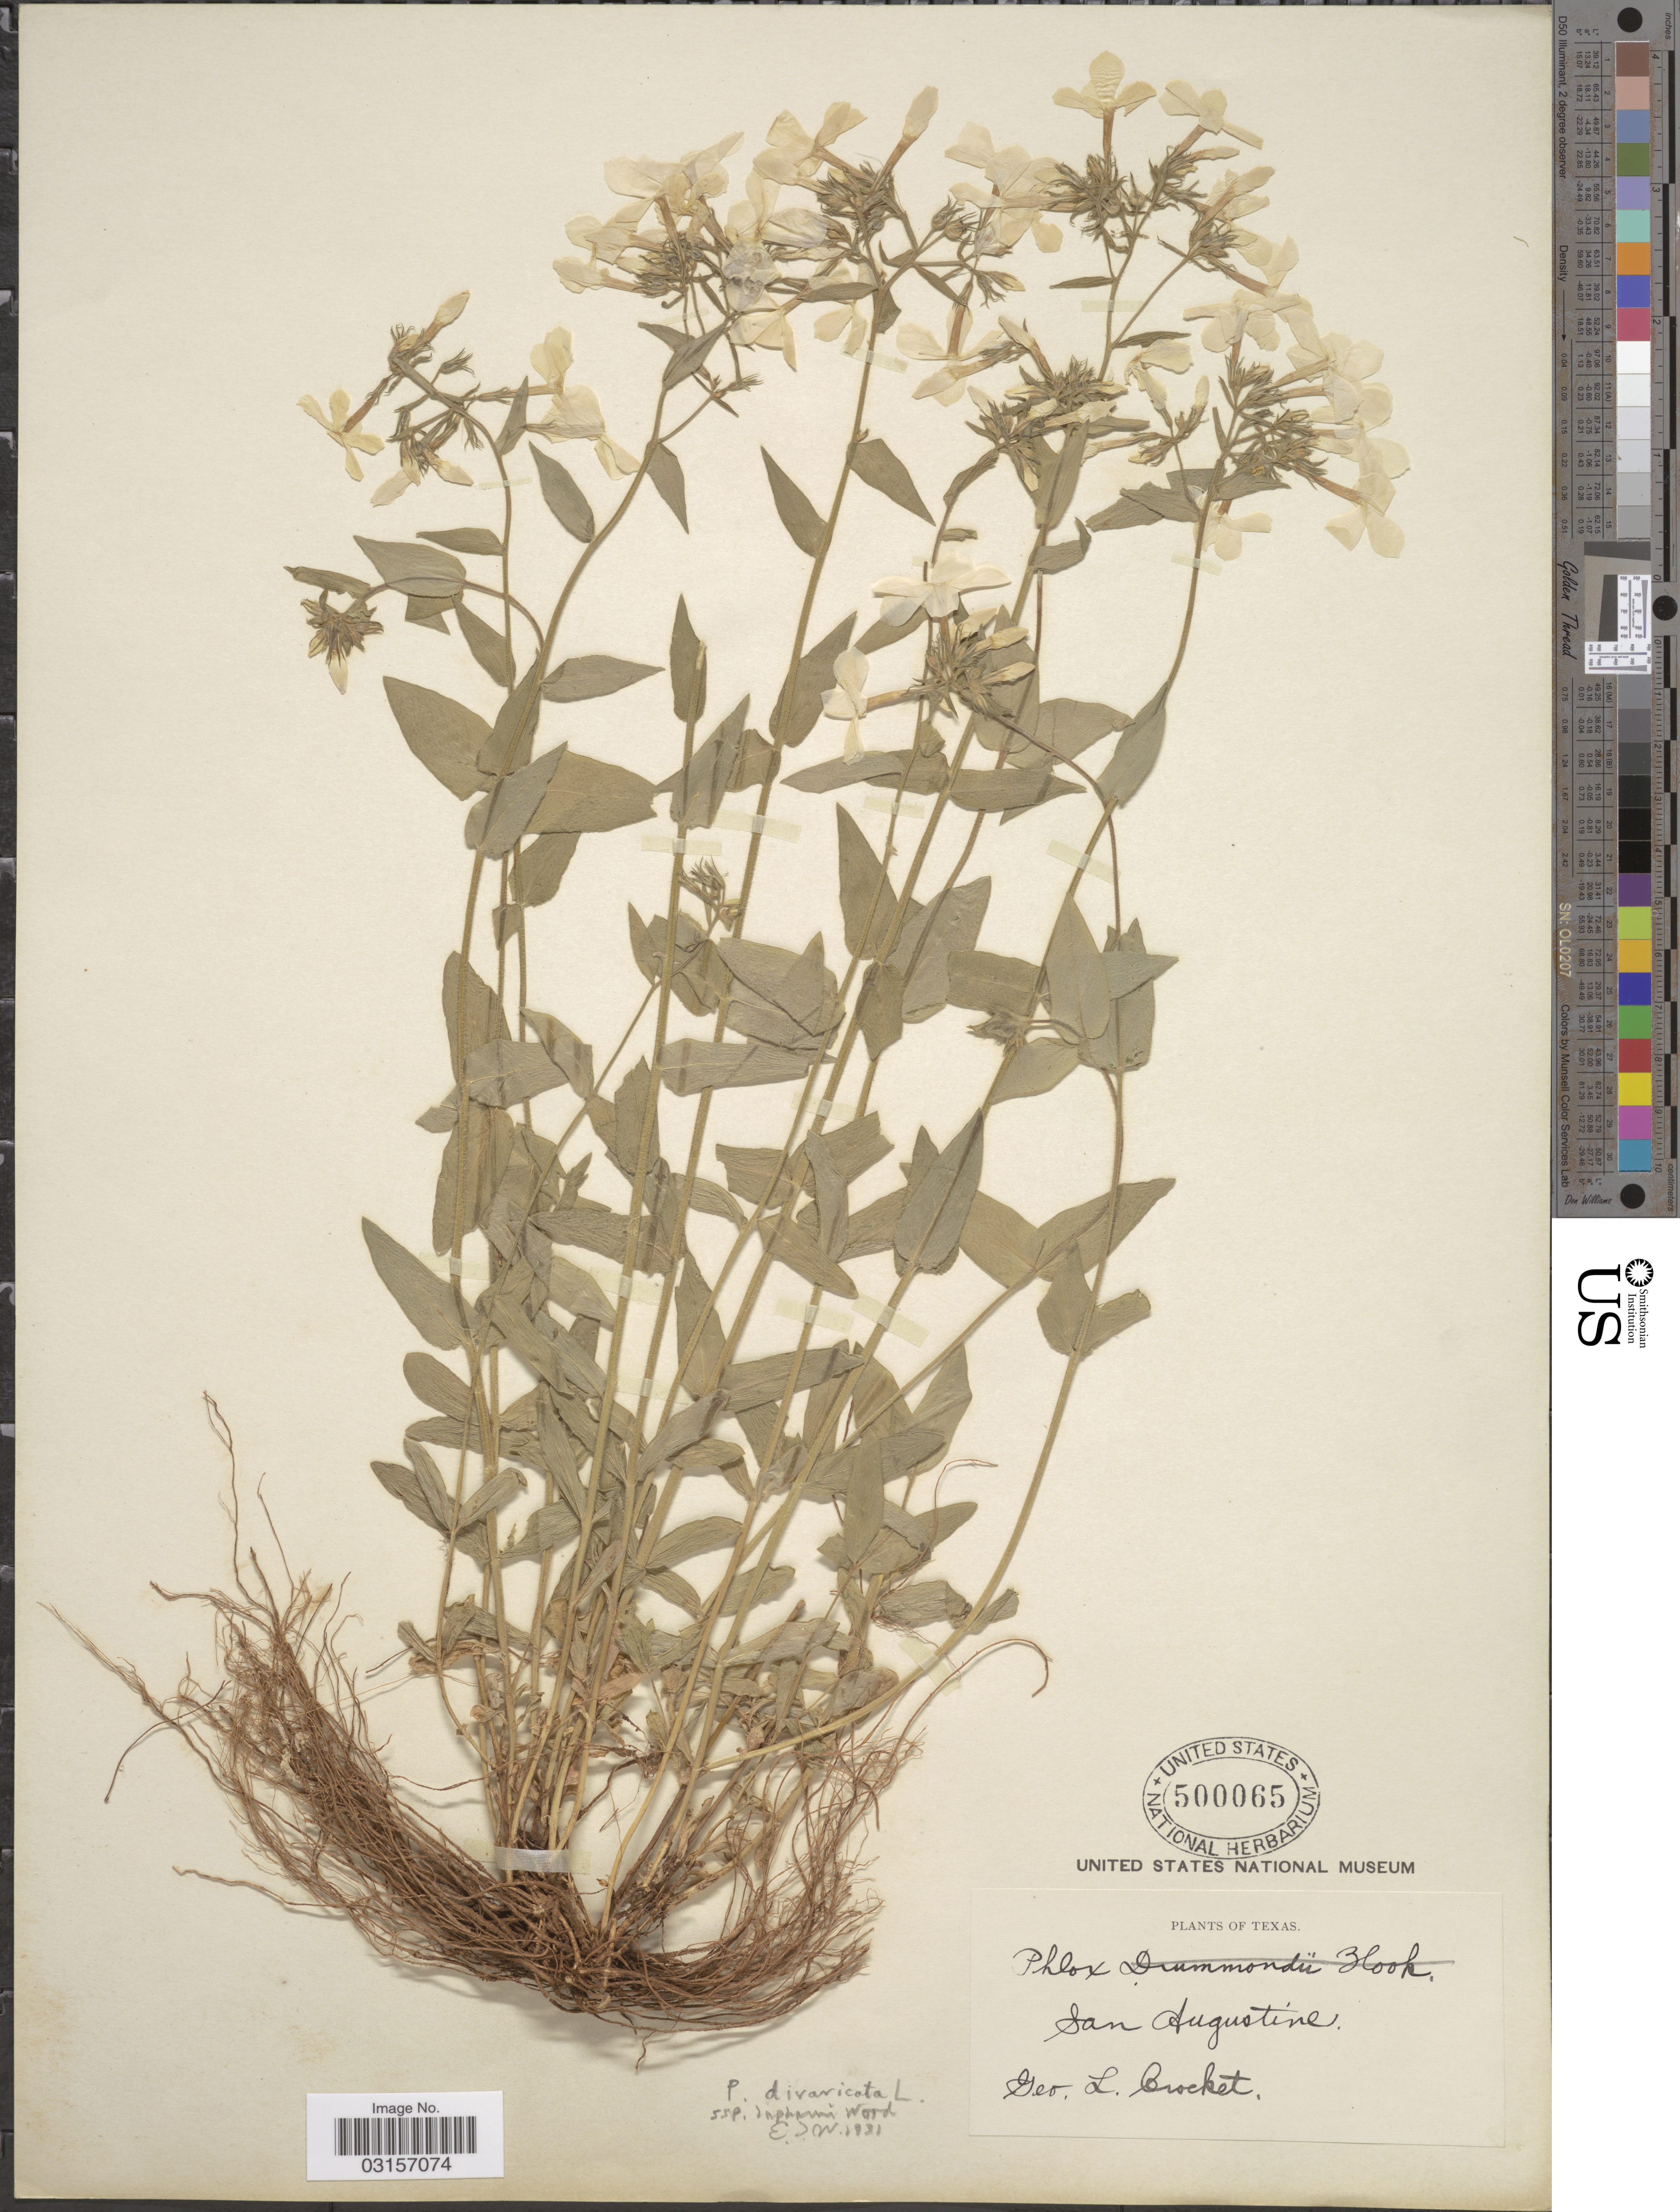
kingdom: Plantae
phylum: Tracheophyta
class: Magnoliopsida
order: Ericales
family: Polemoniaceae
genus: Phlox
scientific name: Phlox divaricata subsp. laphamii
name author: (Alph. Wood) Wherry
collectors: G. Crocket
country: United States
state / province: Texas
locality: San Augustine.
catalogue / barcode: US 500065